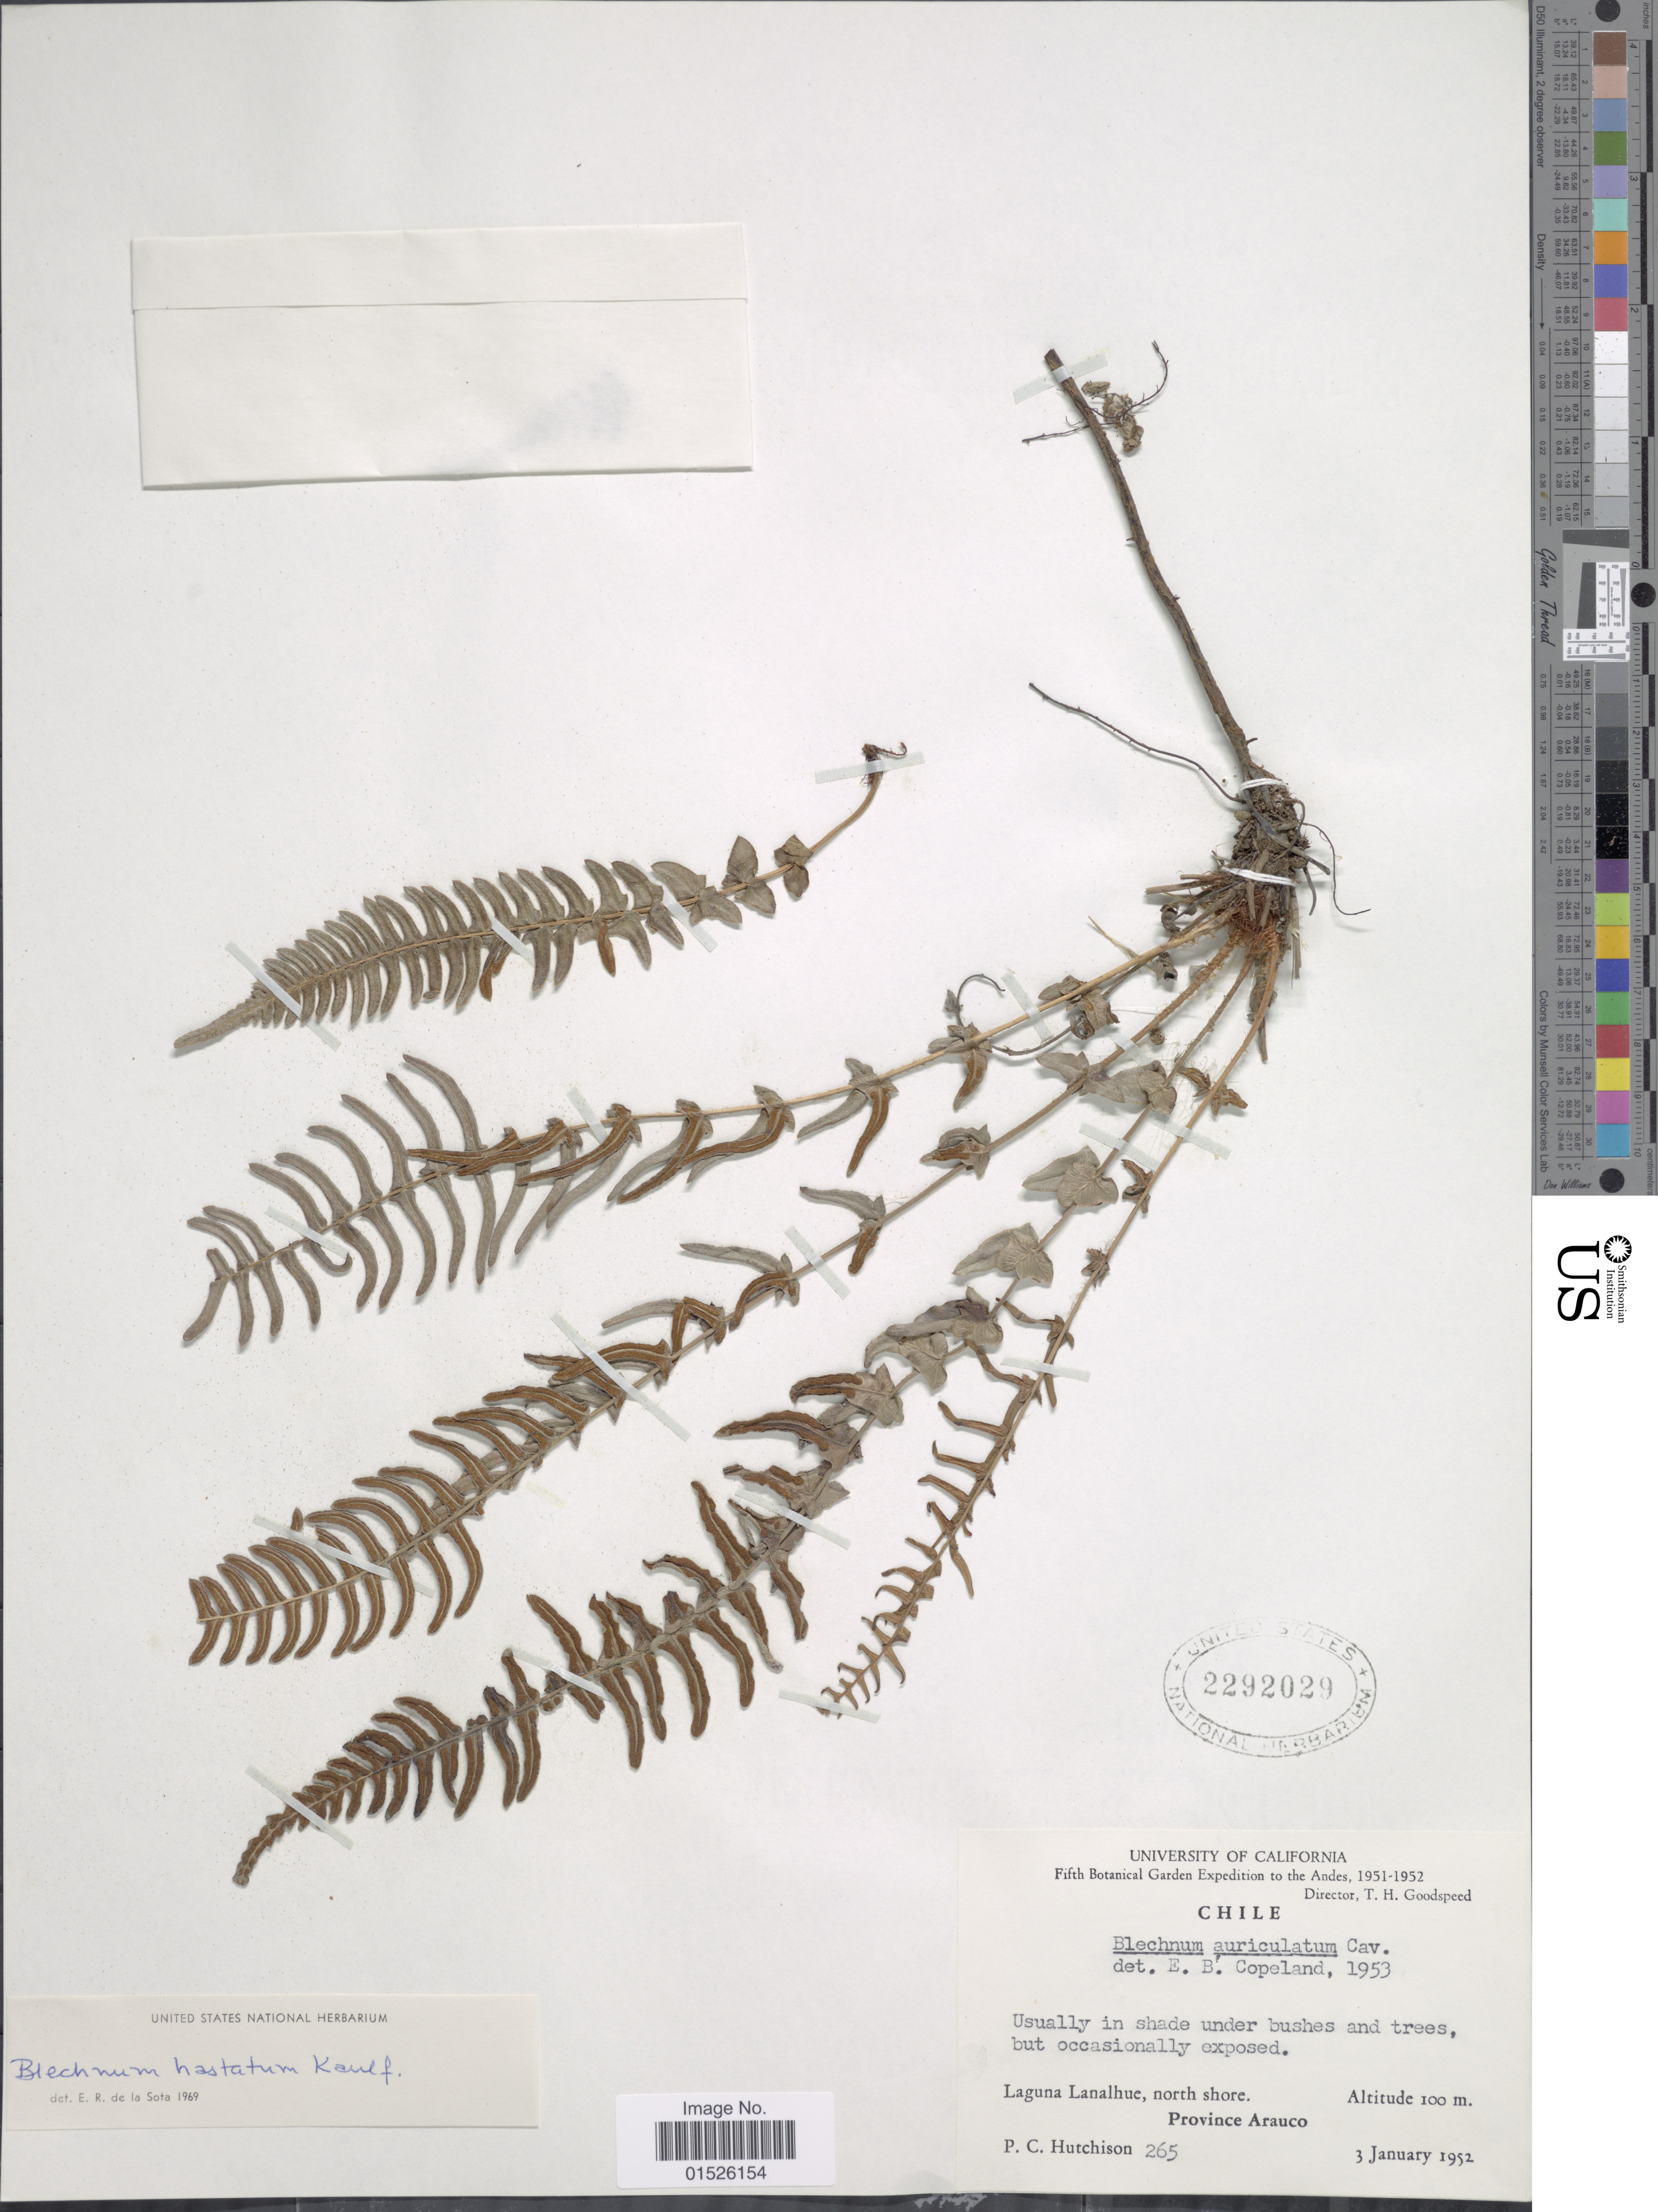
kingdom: Plantae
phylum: Tracheophyta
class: Polypodiopsida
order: Polypodiales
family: Blechnaceae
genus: Blechnum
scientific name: Blechnum hastatum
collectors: P. C. Hutchison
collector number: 265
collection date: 1952-01-03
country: Chile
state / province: Araucanía (IX)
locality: Chile, LagunaLanahue, north slope, Province Arauco.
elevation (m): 100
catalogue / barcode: US 2292029